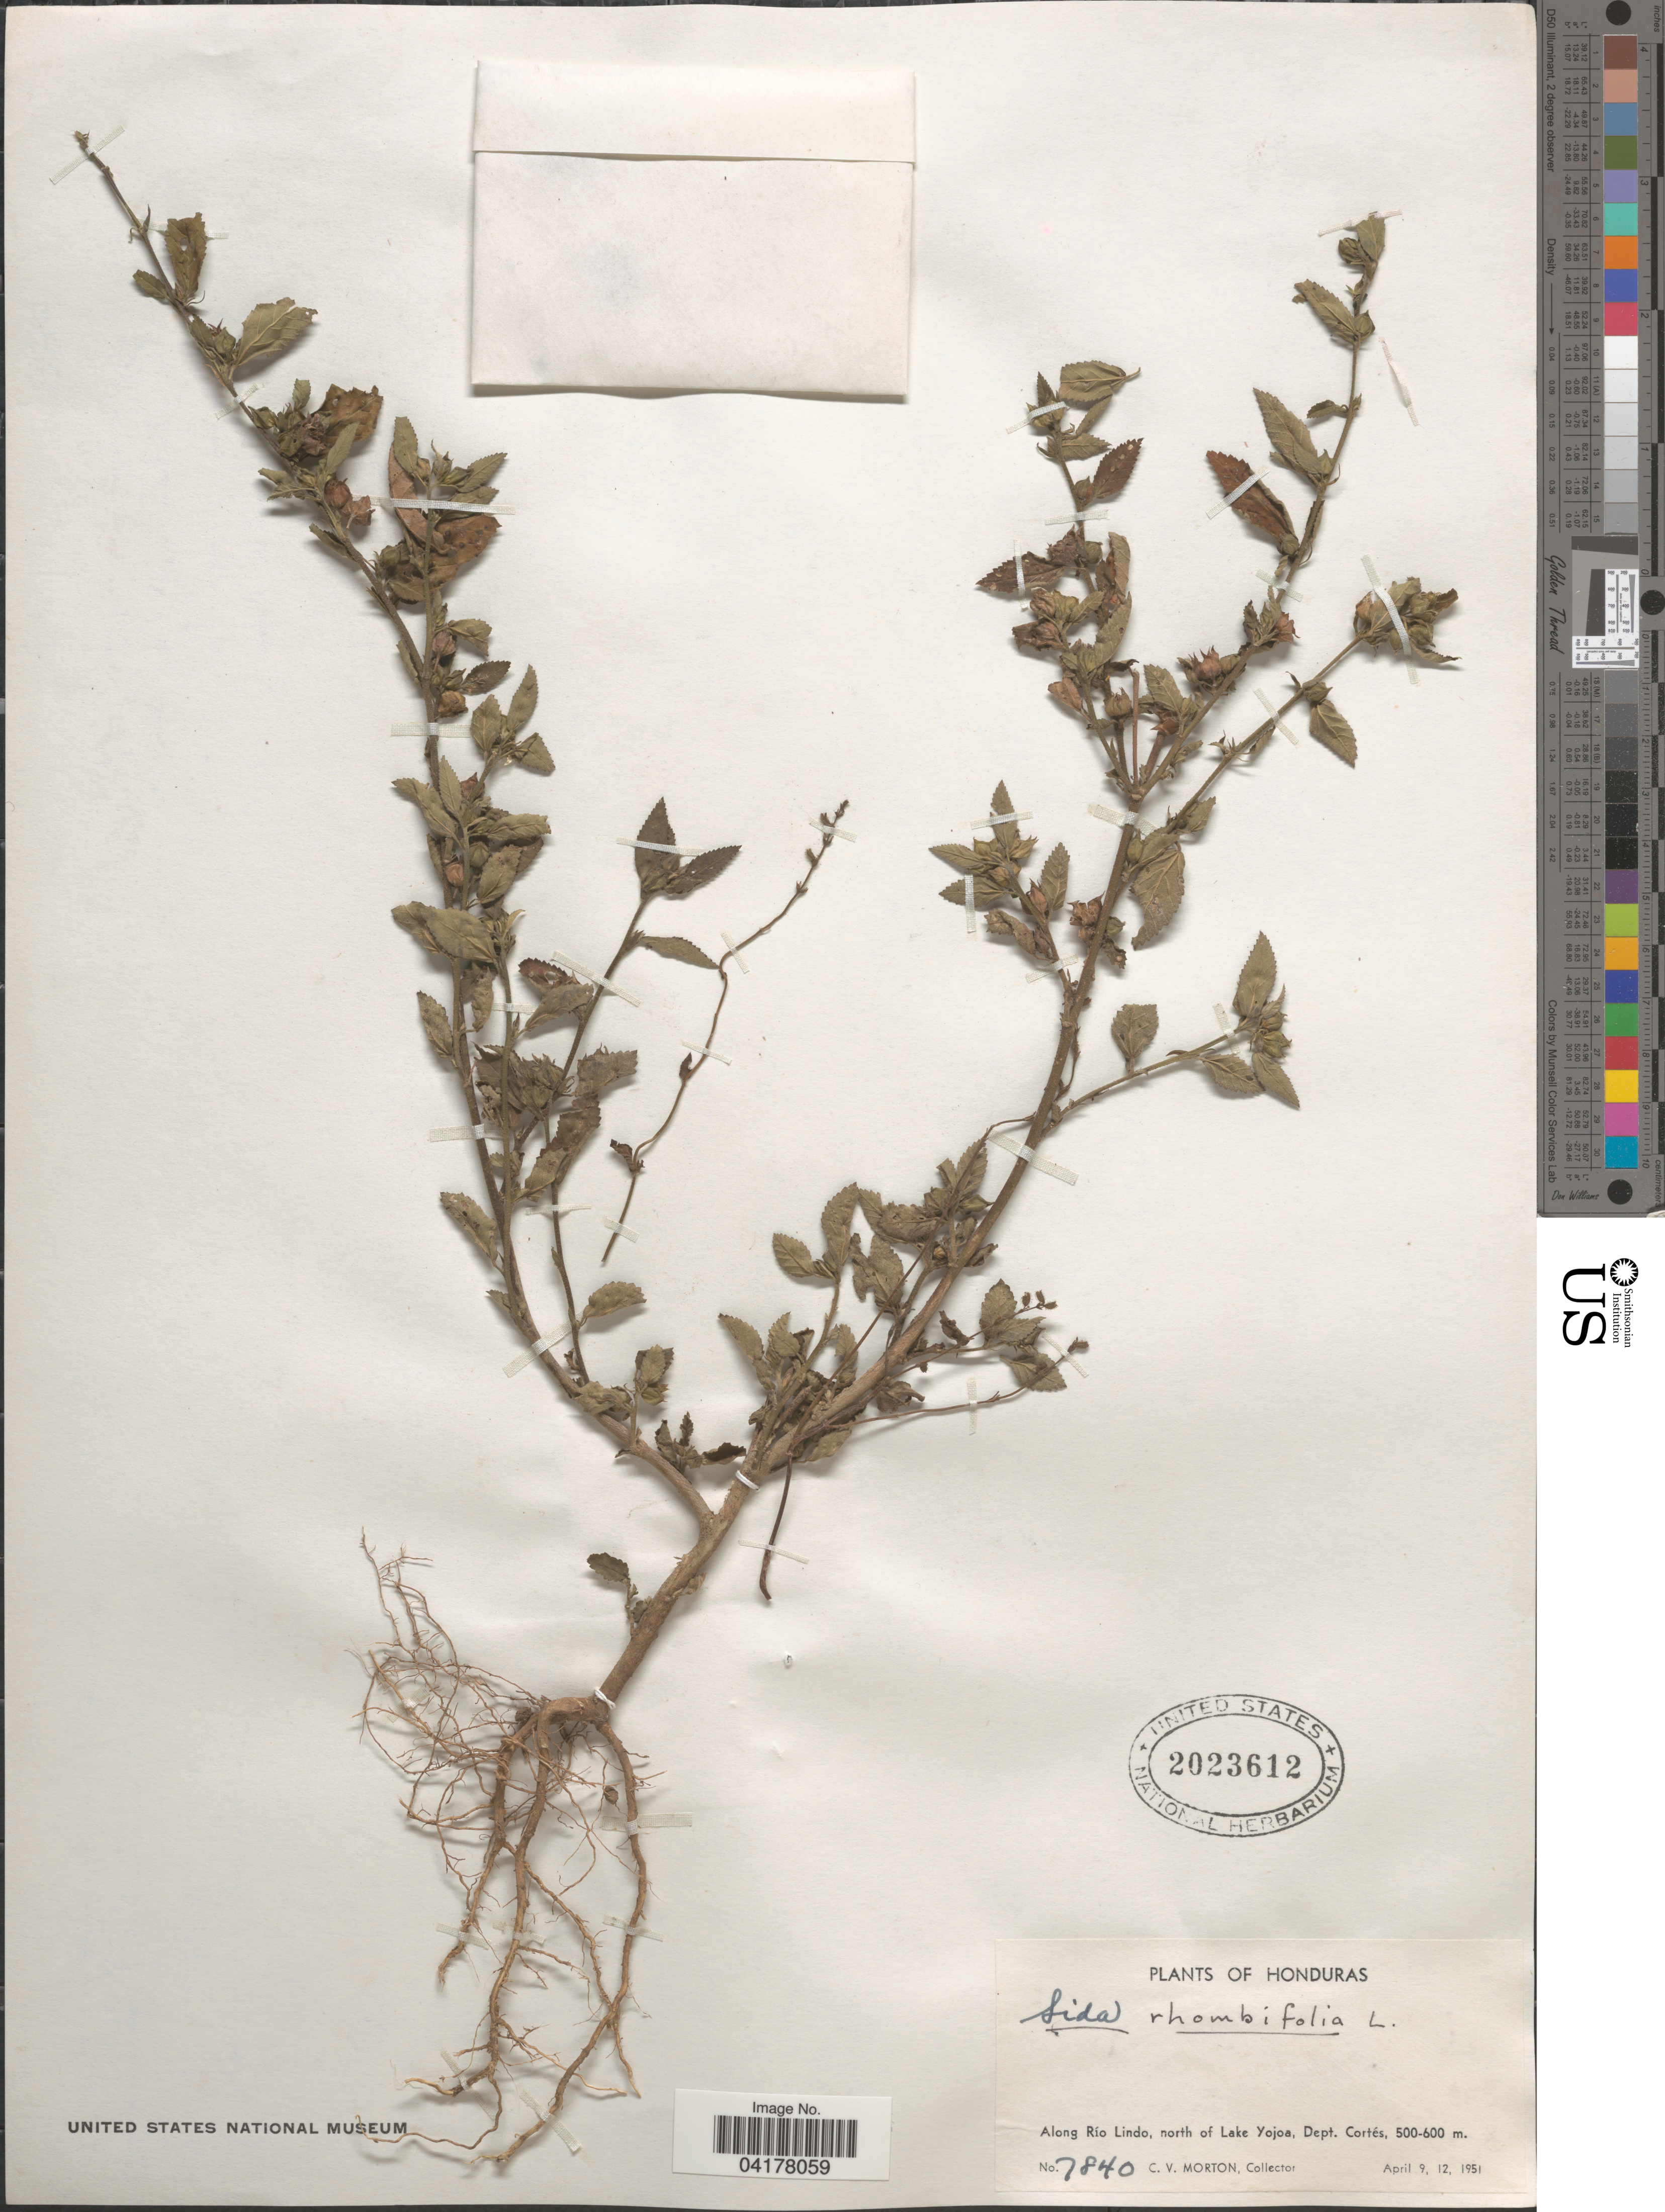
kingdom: Plantae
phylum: Tracheophyta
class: Magnoliopsida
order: Malvales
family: Malvaceae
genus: Sida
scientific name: Sida rhombifolia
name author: L.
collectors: C. V. Morton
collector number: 7840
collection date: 1951-04-09/1951-04-12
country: Honduras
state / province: Cortes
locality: Along Río Lindo, north of Lake Yojoa, Dept. Cortés.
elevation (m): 500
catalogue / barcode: US 2023612